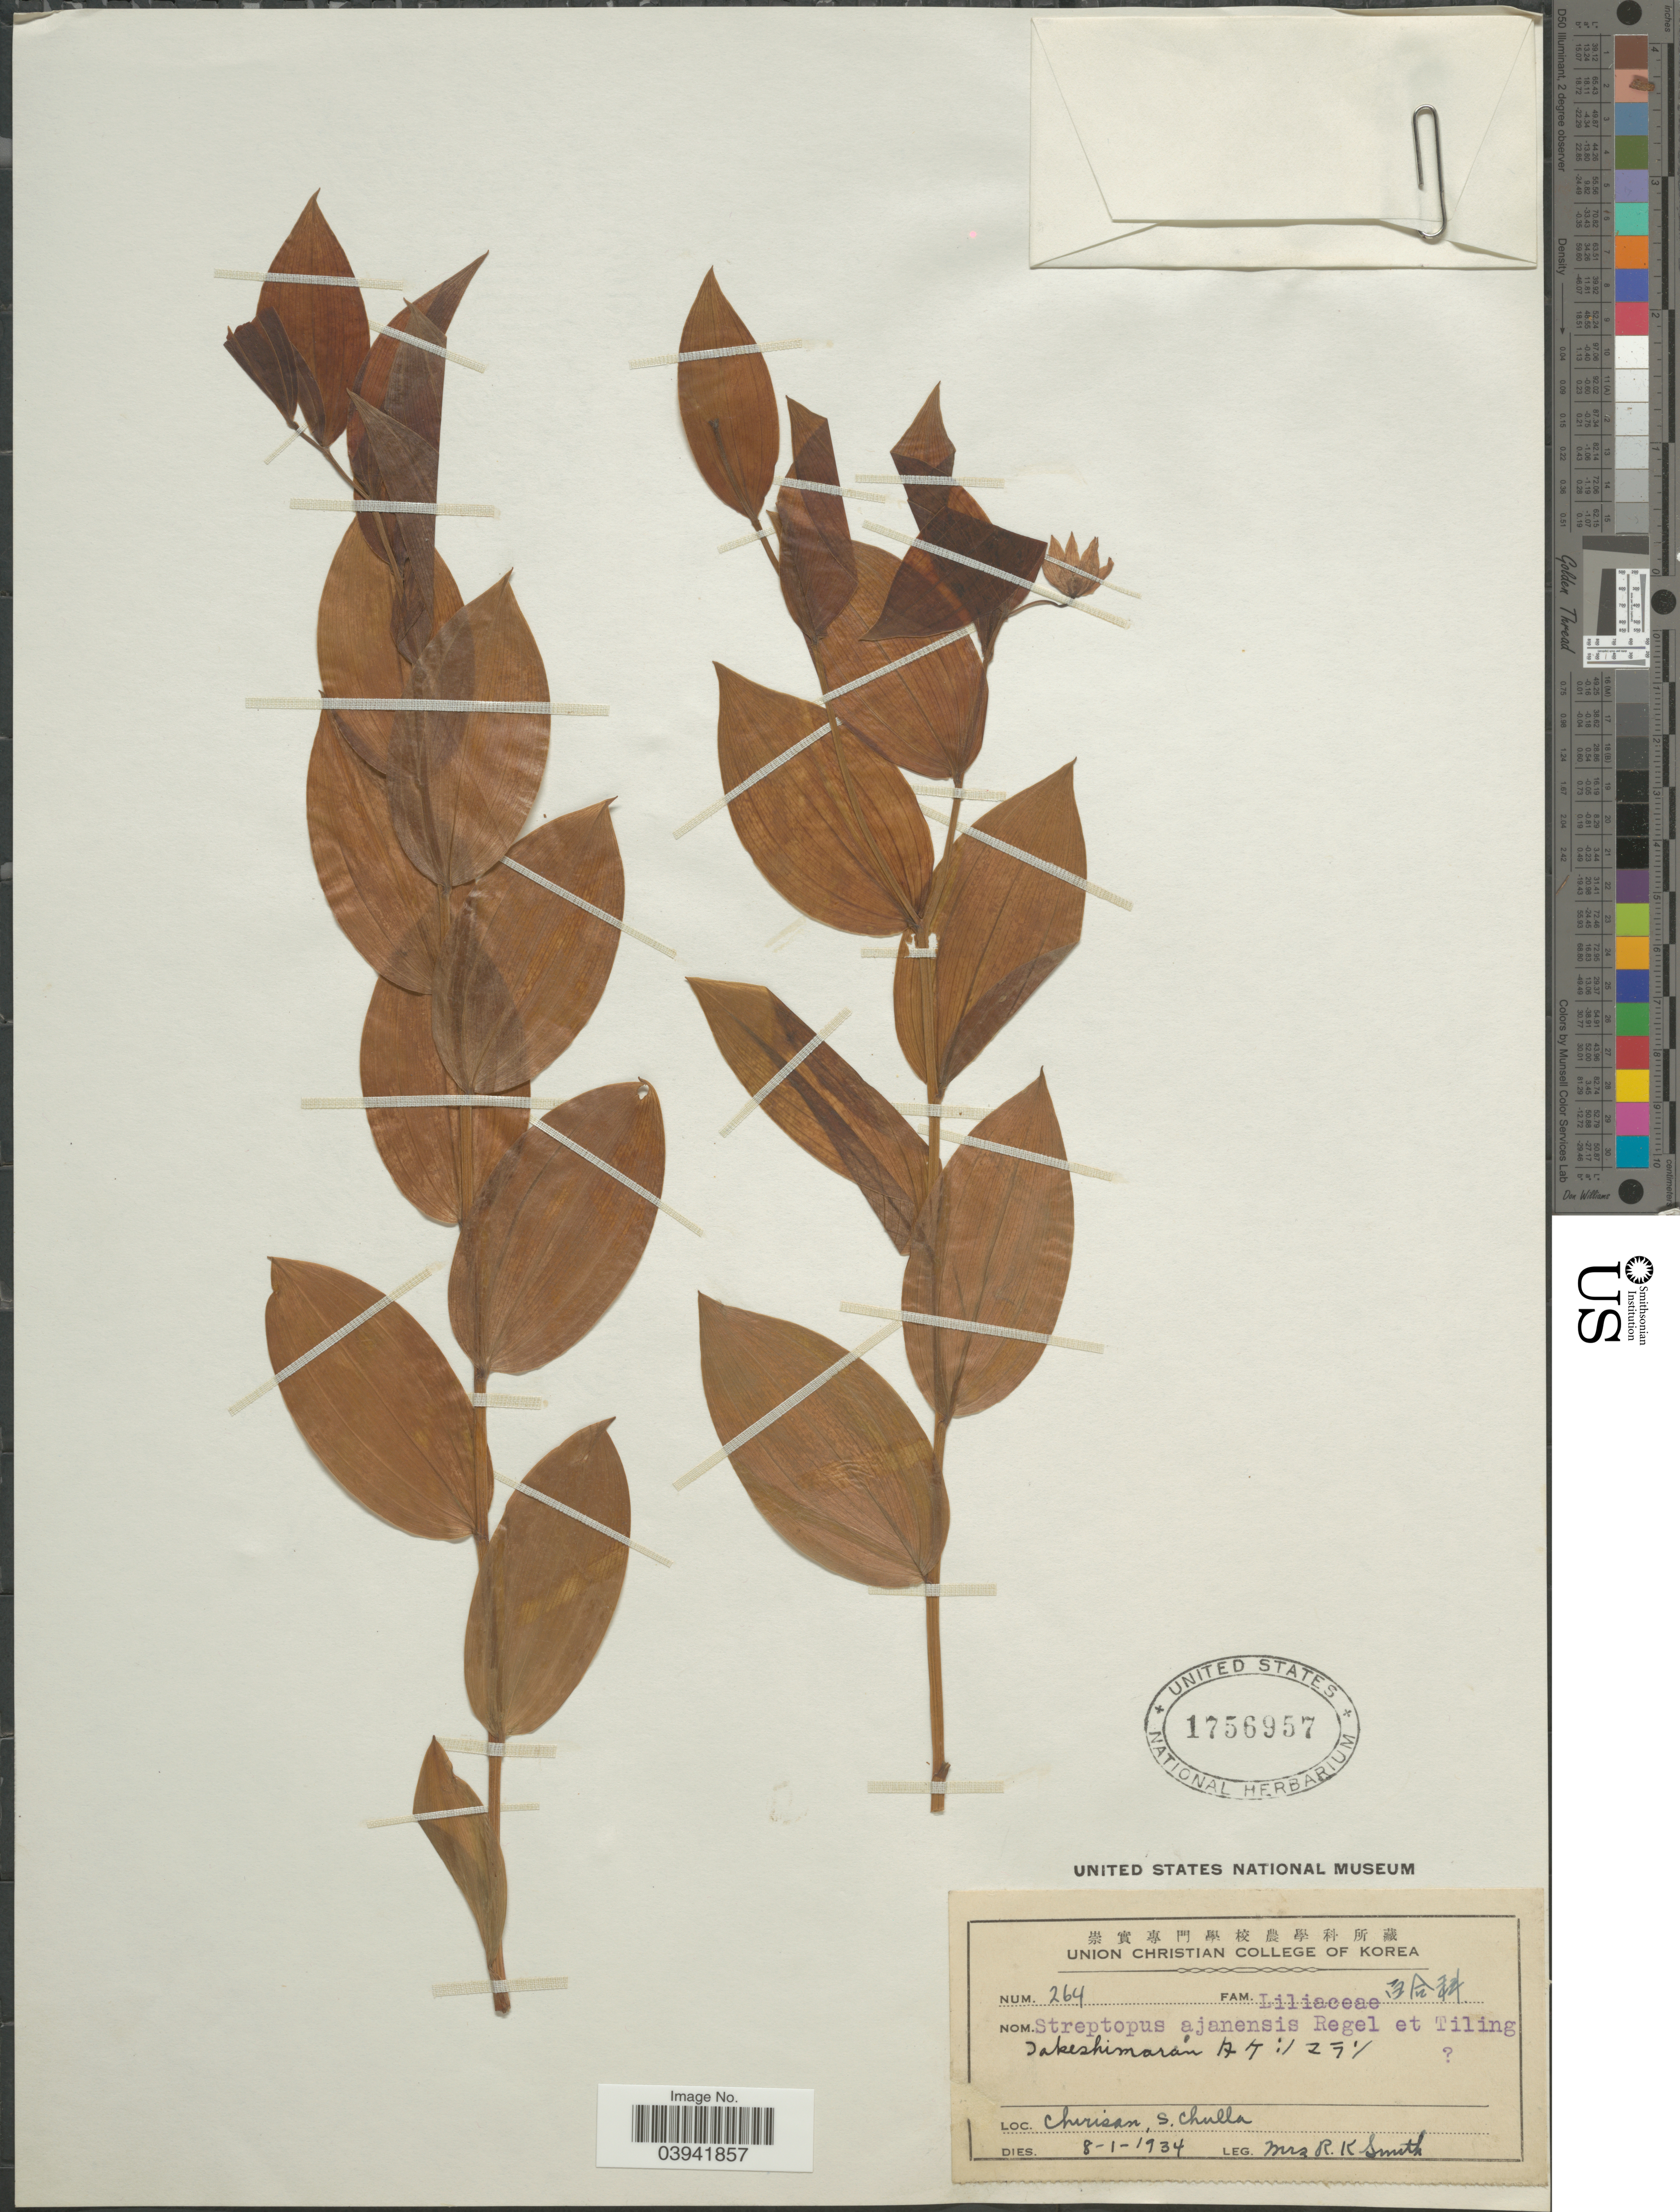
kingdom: Plantae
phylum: Tracheophyta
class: Liliopsida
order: Liliales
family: Liliaceae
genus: Streptopus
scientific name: Streptopus ajanensis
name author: Tiling ex Maxim.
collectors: R. Smith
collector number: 264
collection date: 1934-01-08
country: South Korea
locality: Chirusan, S. Chulla.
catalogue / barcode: US 1756957